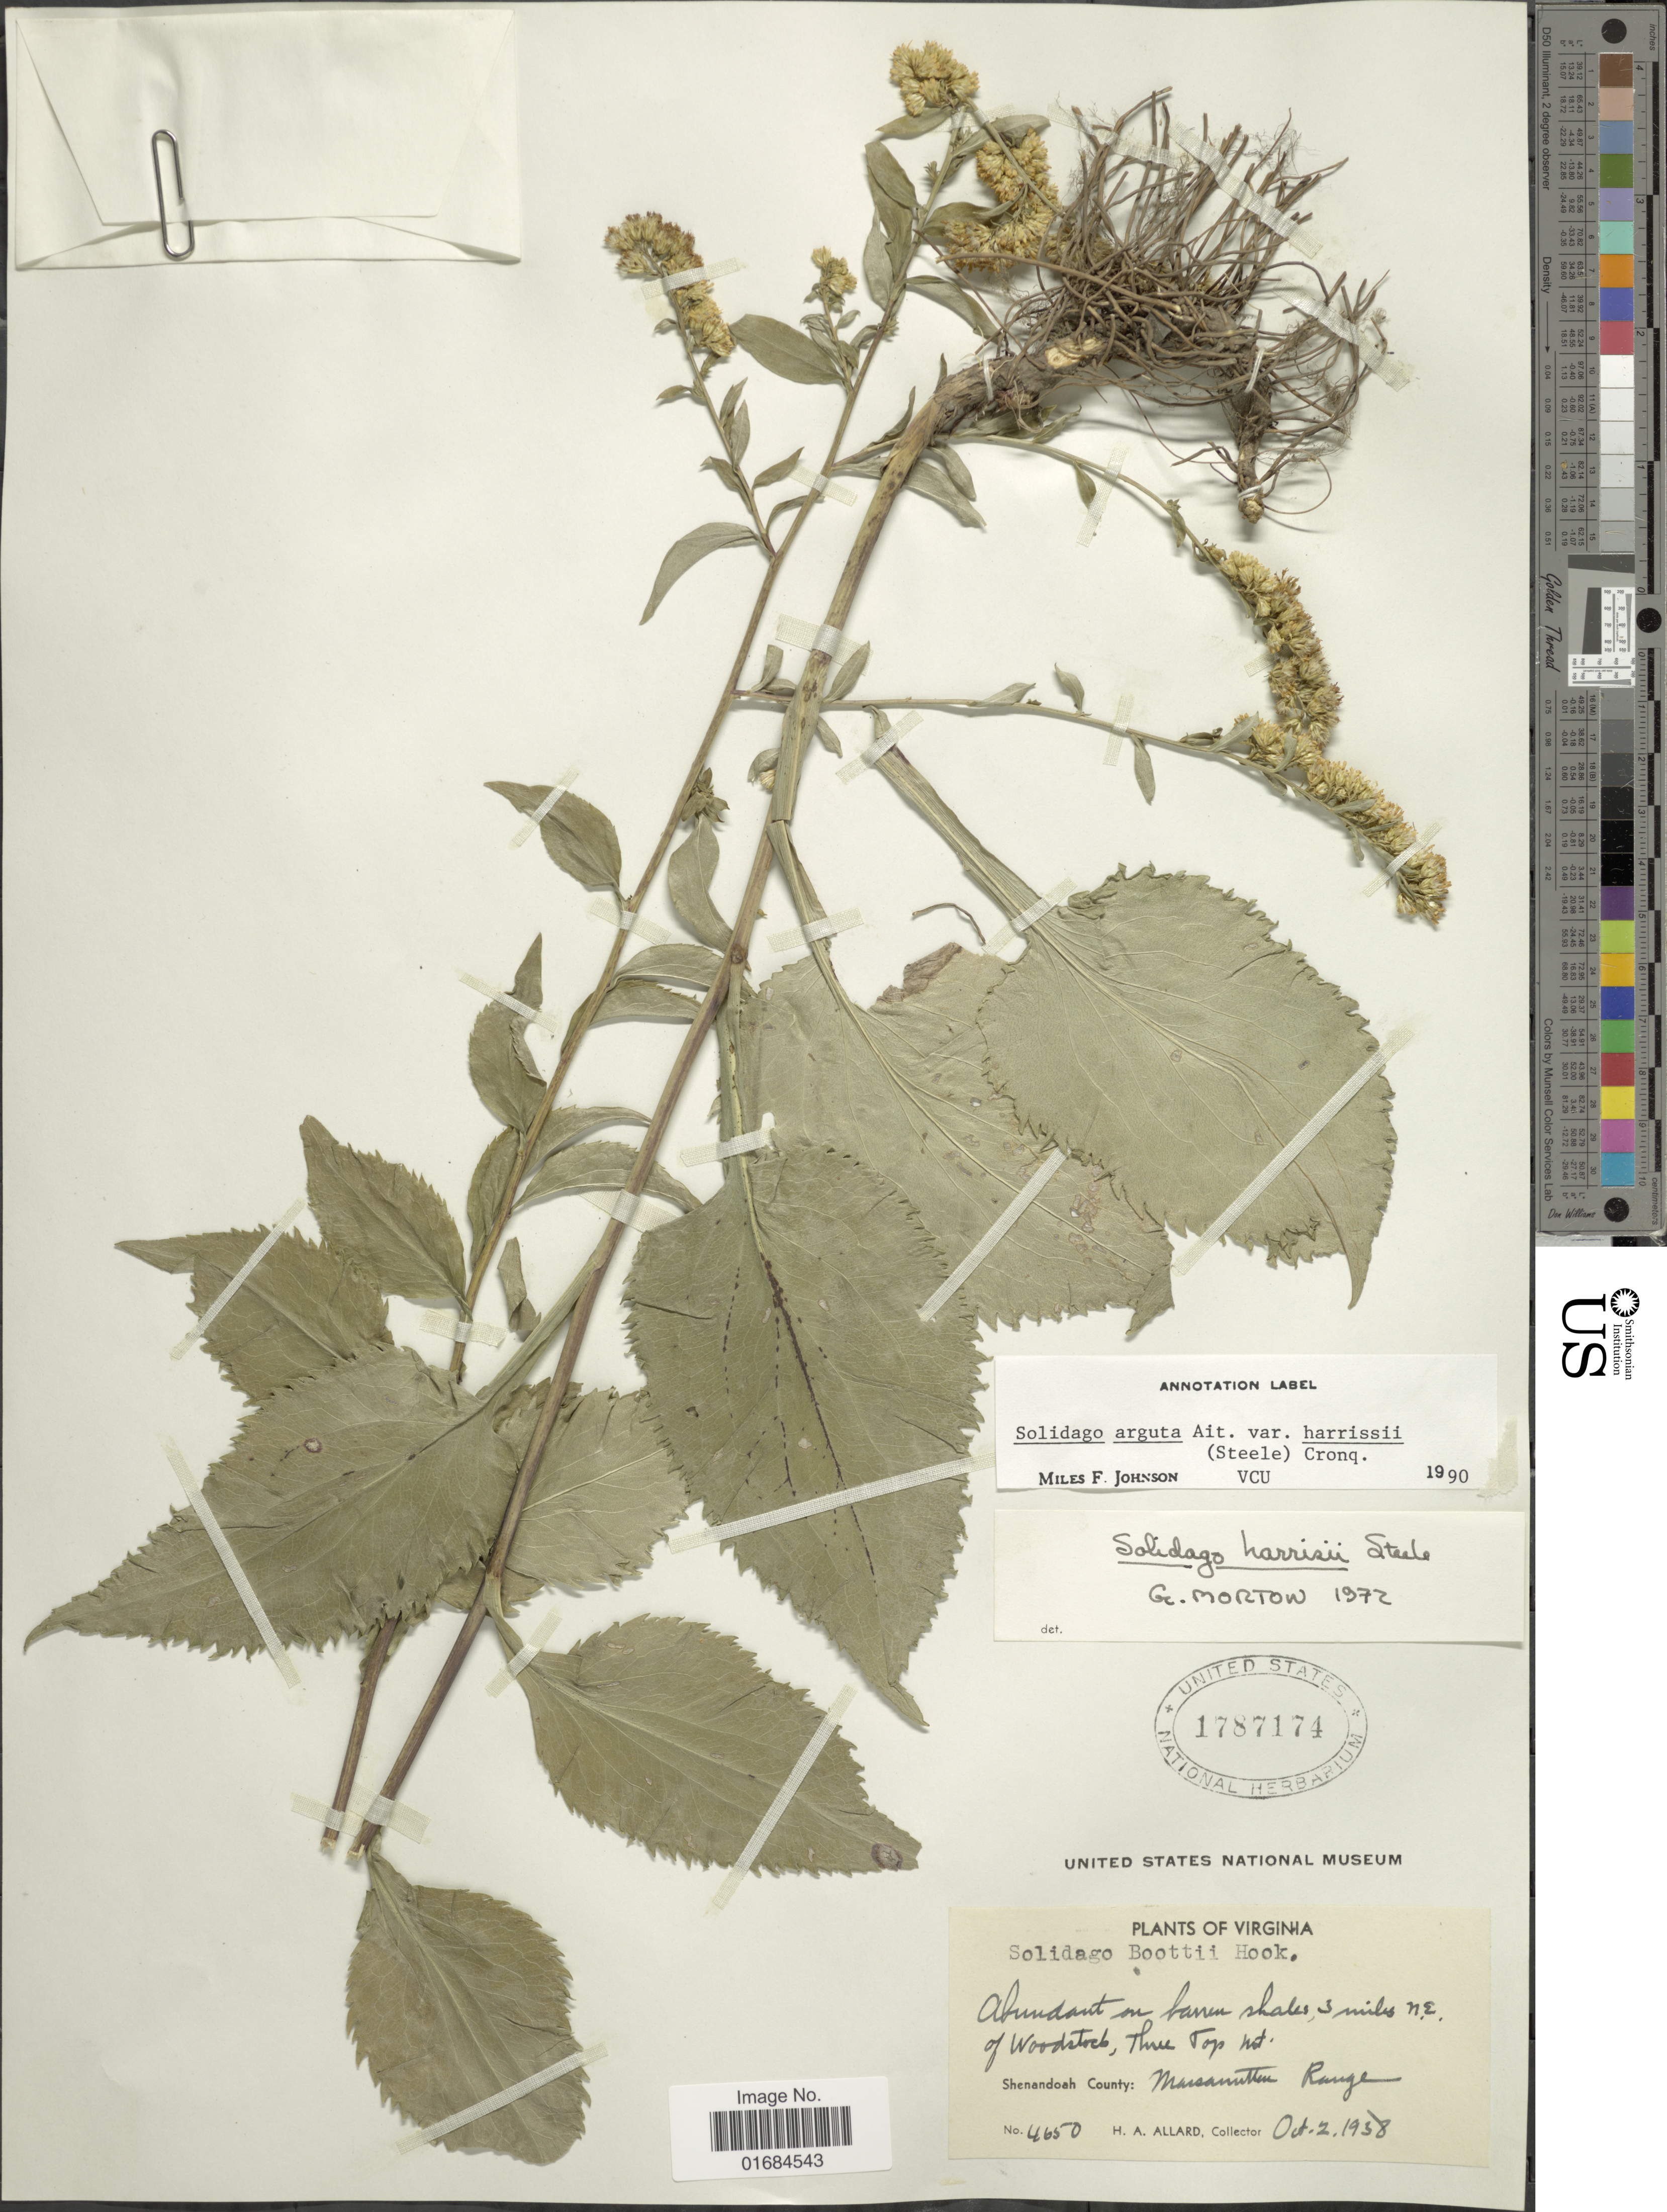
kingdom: Plantae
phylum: Tracheophyta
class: Magnoliopsida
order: Asterales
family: Asteraceae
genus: Solidago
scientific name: Solidago arguta var. harrisii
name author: (E.S. Steele) Cronq.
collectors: H. A. Allard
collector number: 4650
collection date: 1938-10-02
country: United States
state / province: Virginia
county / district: Shenandoah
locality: Abundant on barren shales, 3 miles N.E. of Woodstock, Three Top Mts. Massanutten Range.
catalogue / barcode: US 1787174